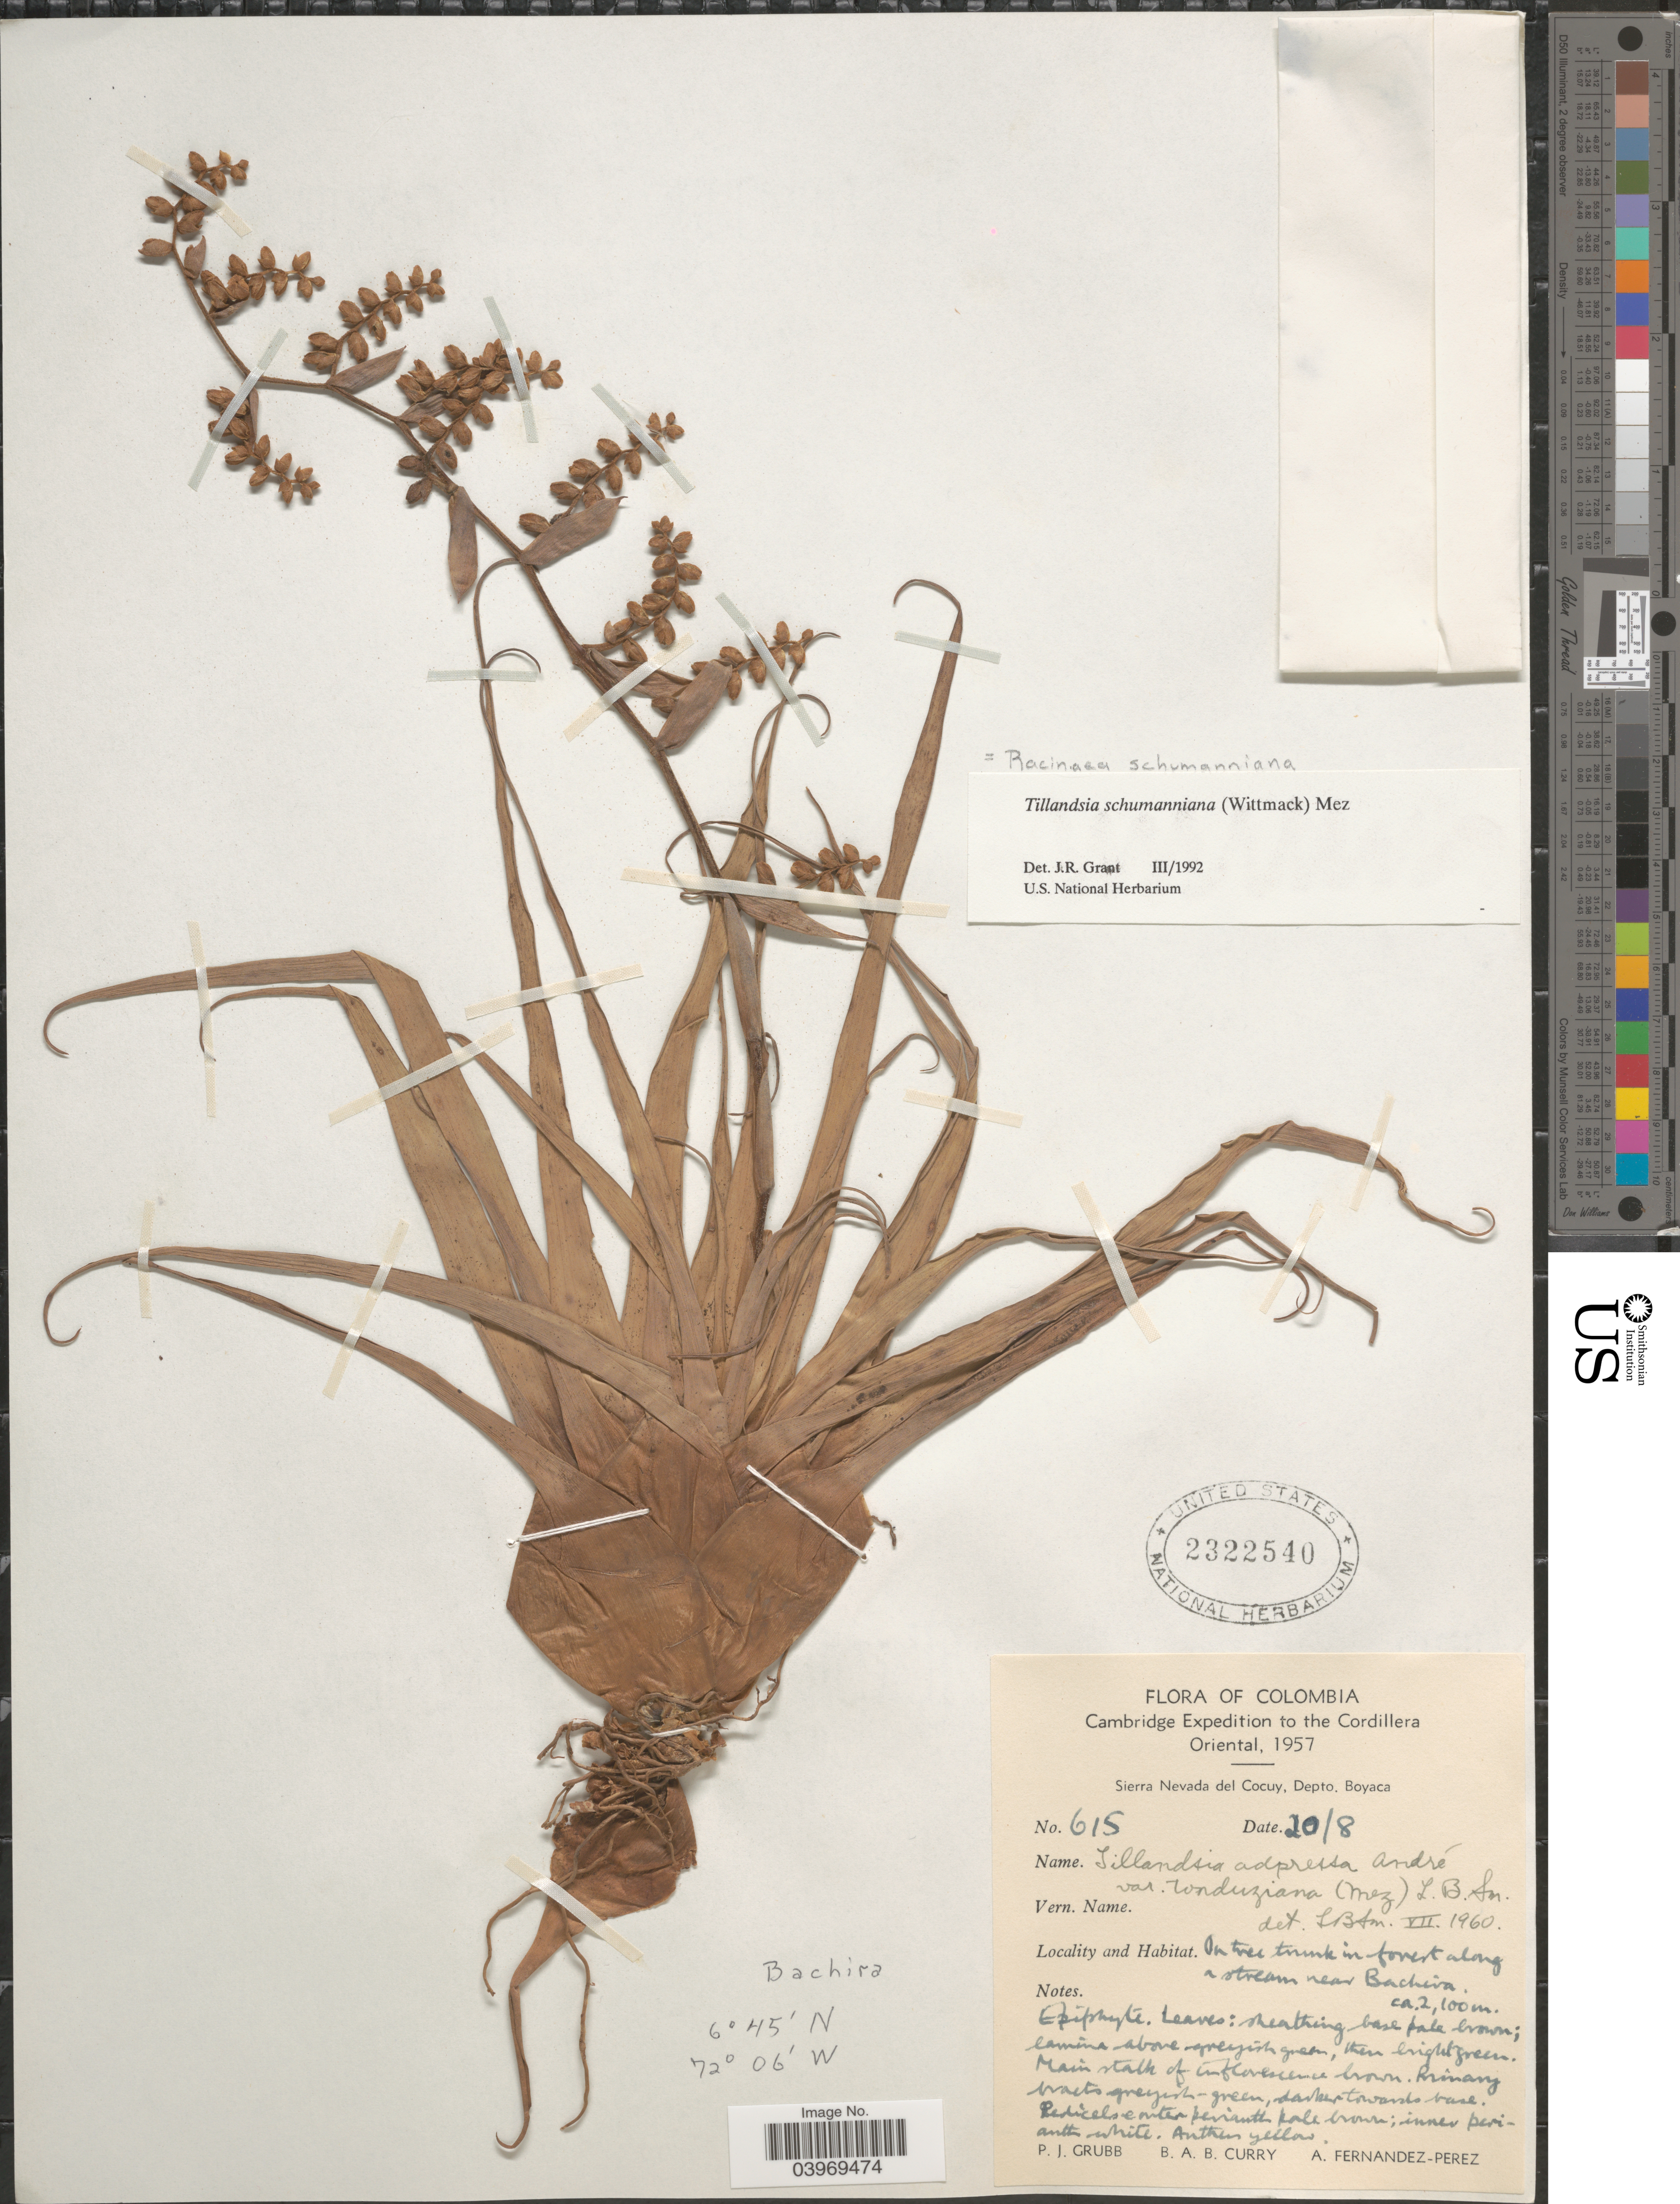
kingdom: Plantae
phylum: Tracheophyta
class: Liliopsida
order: Poales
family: Bromeliaceae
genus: Racinaea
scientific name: Racinaea schumanniana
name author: (Wittm.) J.R. Grant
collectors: P. J. Grubb, B. A. B. Curry & A. Fernández-Pérez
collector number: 615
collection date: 1957-08-20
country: Colombia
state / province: Boyacá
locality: The Cordillera Oriental. Sierra Nevada del Cocuy, Depto. Boyaca. On tree trunk in forest along a stream near Bachira.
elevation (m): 2100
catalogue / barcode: US 2322540